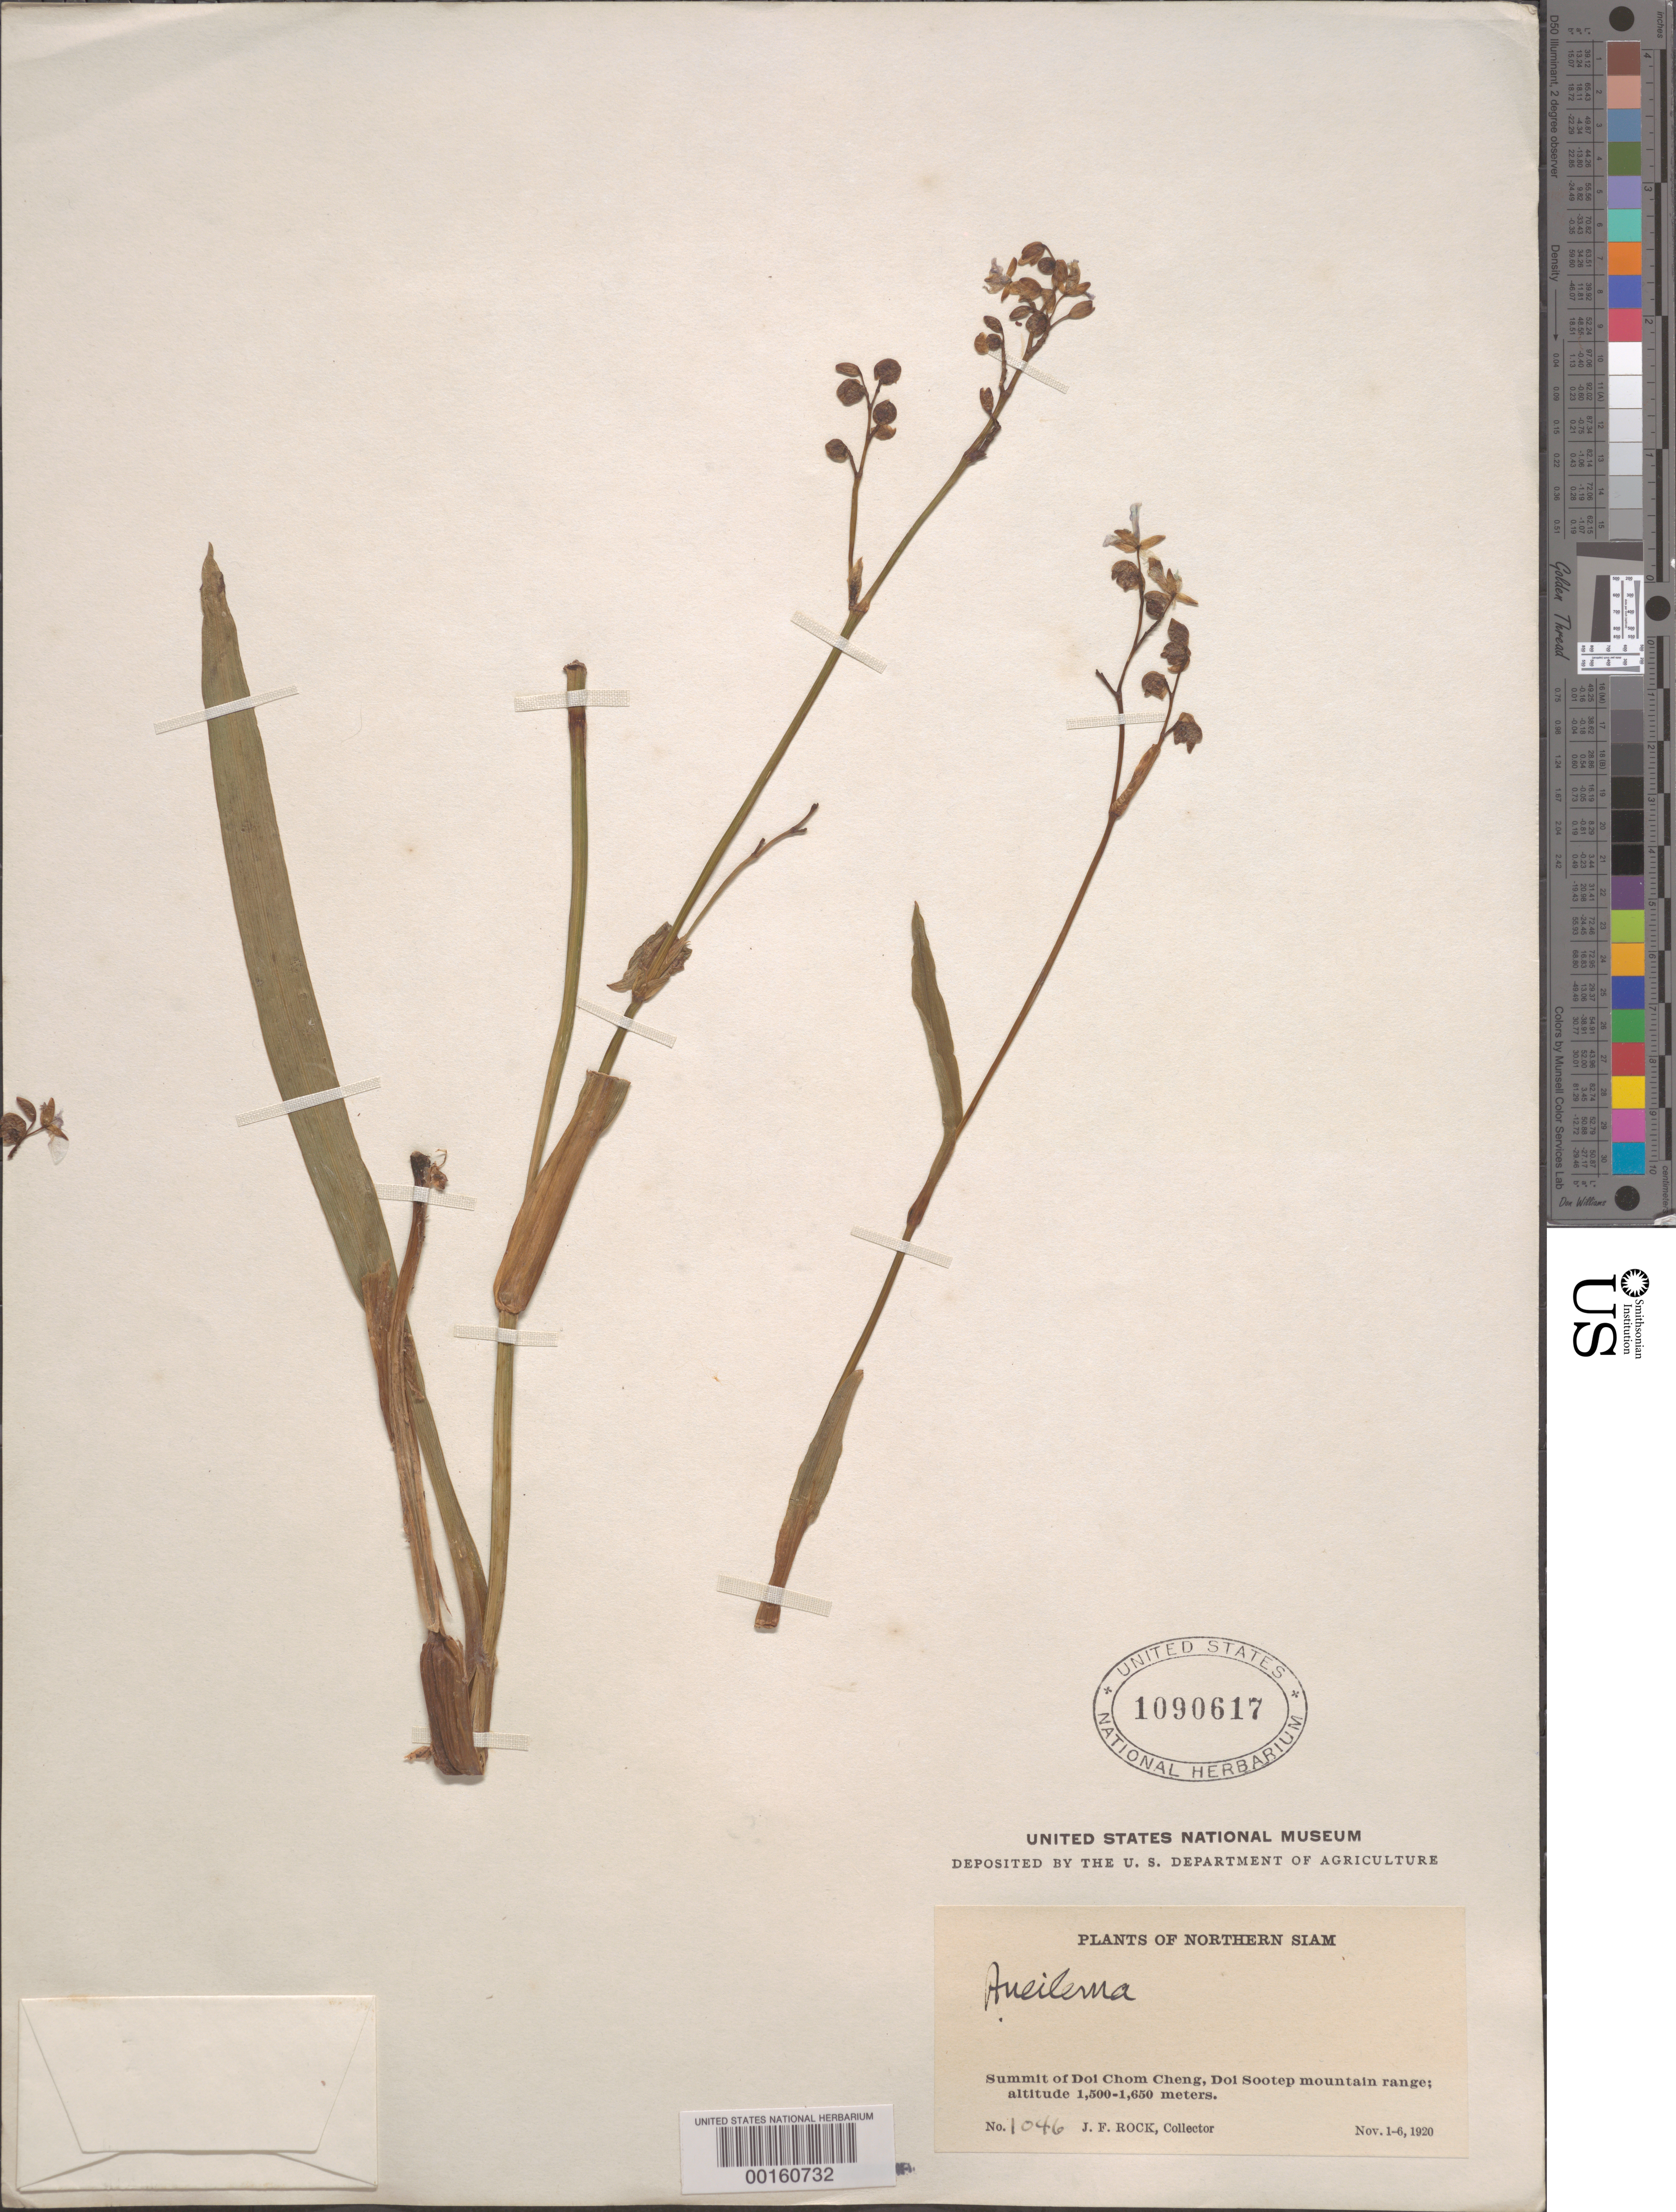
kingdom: Plantae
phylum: Tracheophyta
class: Liliopsida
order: Commelinales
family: Commelinaceae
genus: Murdannia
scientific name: Murdannia simplex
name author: (Vahl) Brenan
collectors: J. F. Rock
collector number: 1046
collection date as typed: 01 Nov 1920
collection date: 1920-11-01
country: Thailand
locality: Doi chom cheng, doi sootep mountain range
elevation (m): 1500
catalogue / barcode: US 1090617